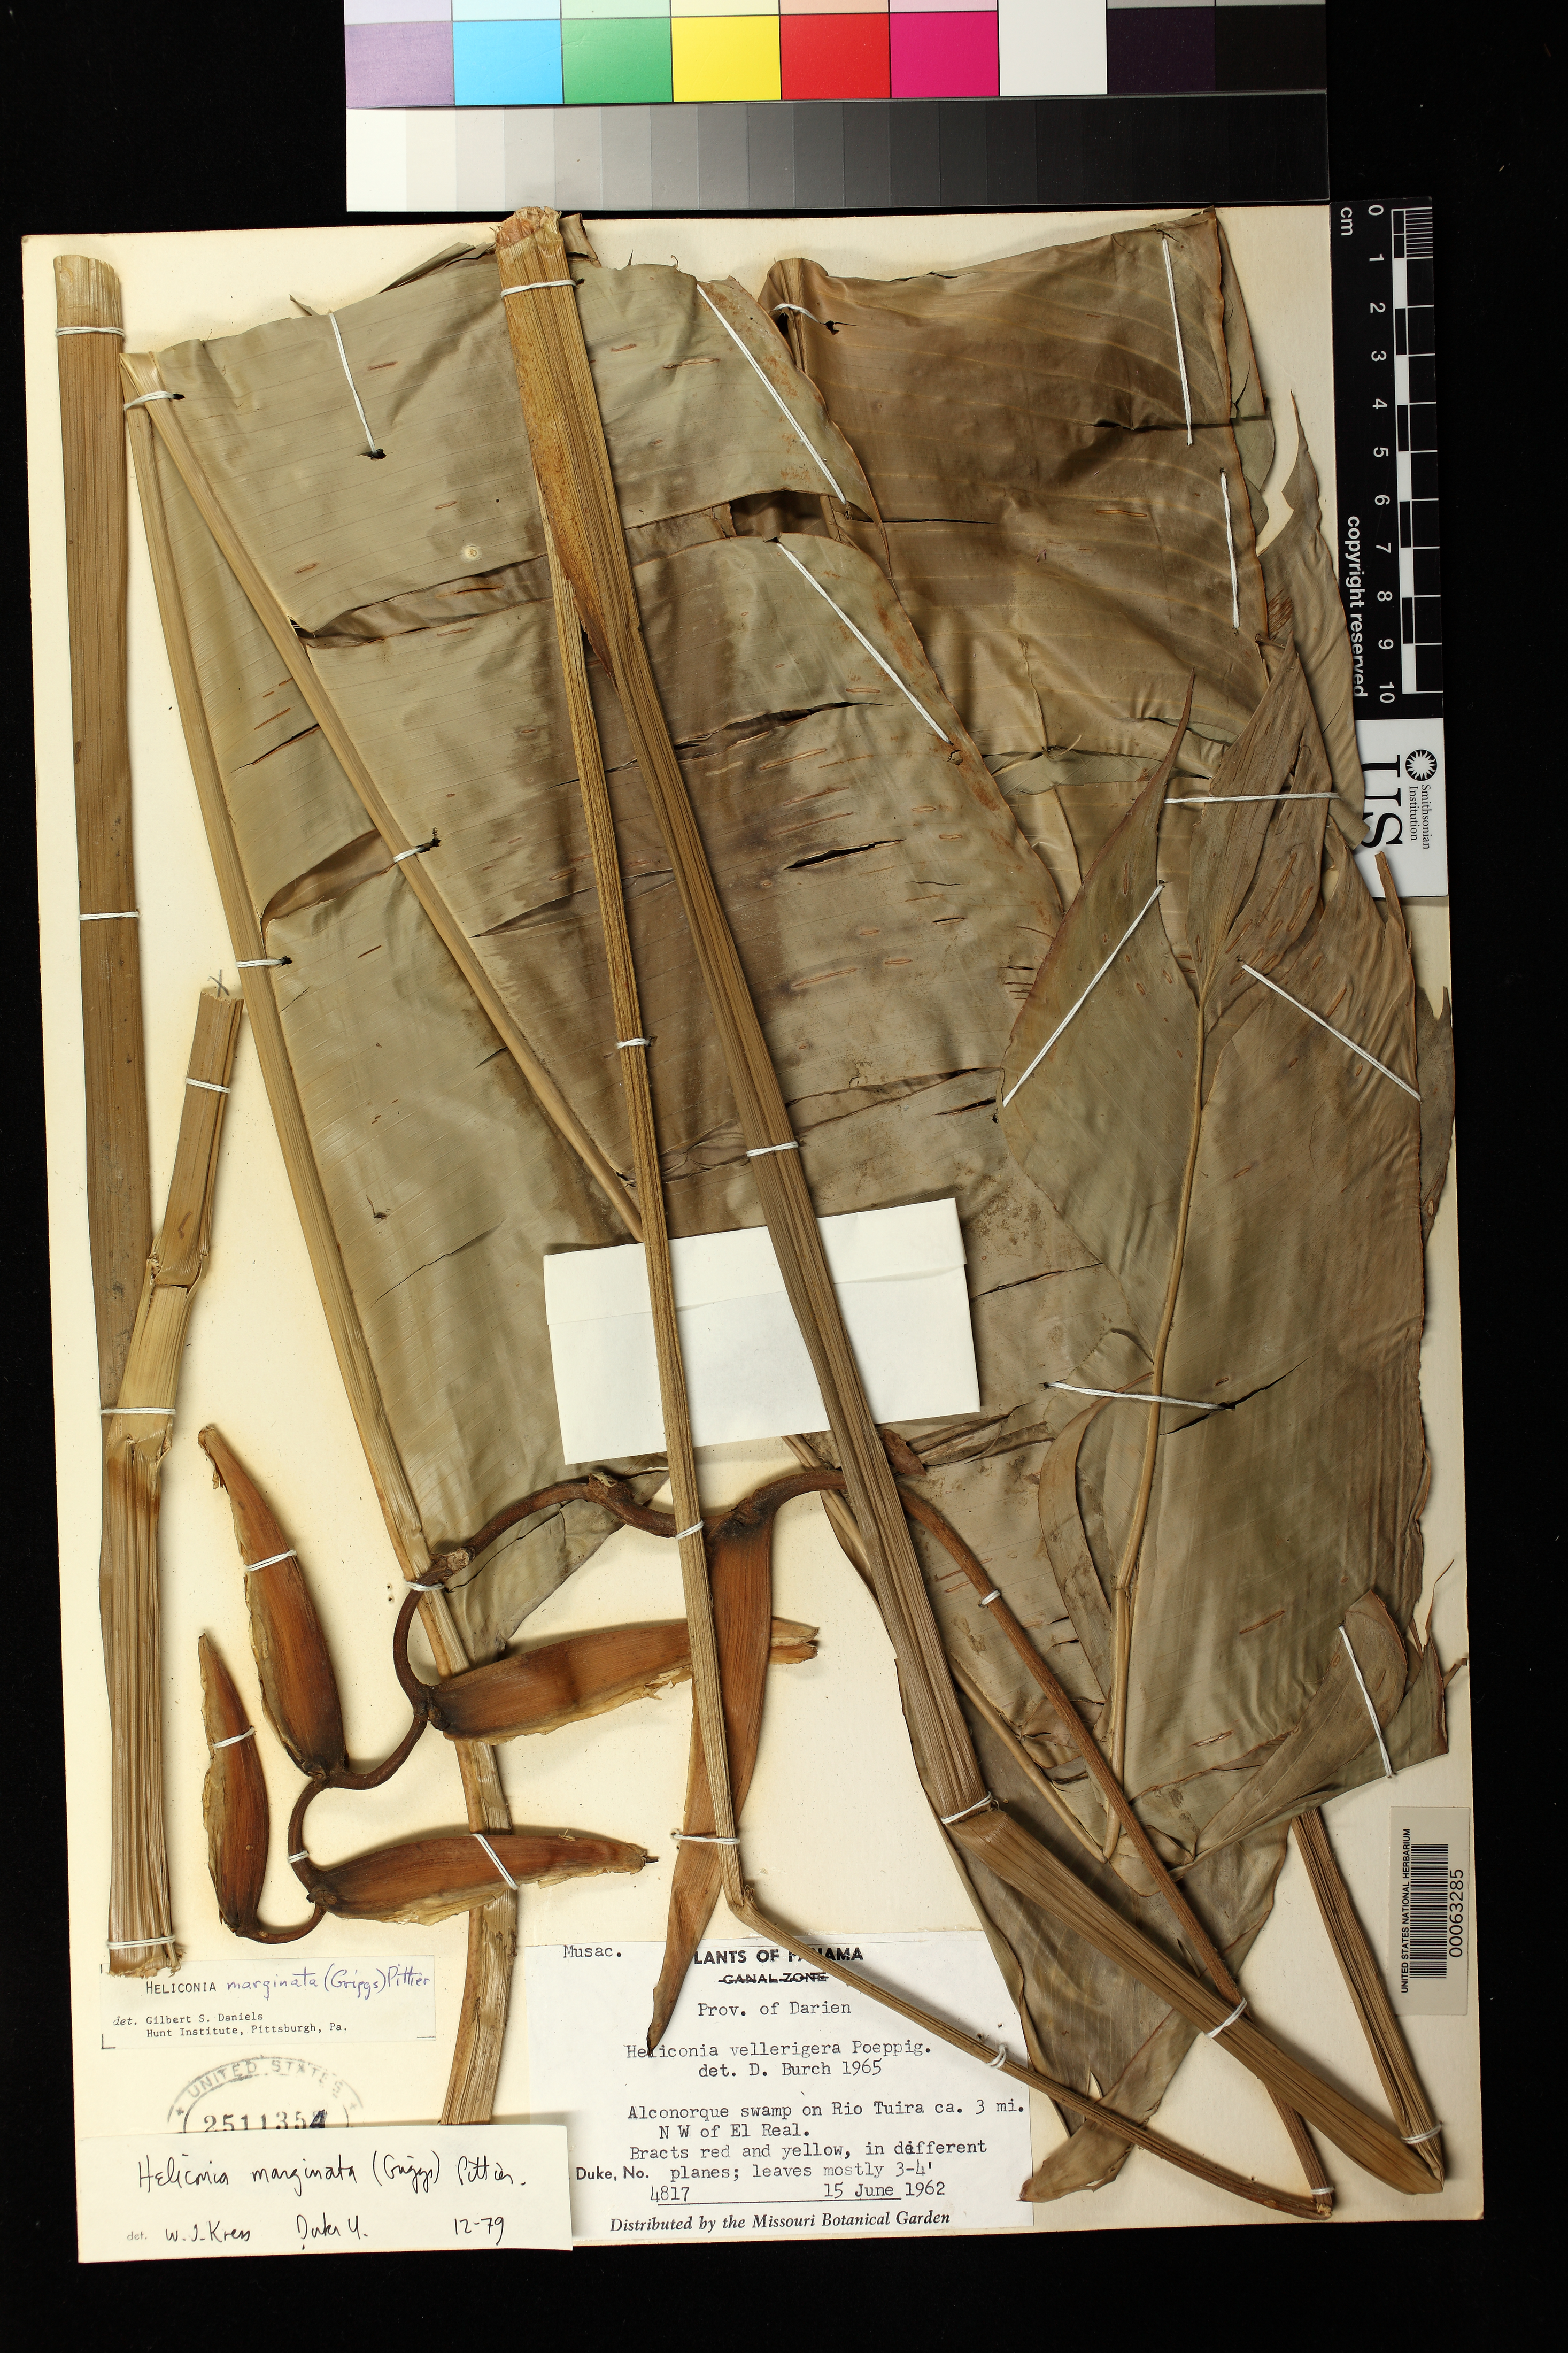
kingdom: Plantae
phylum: Tracheophyta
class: Liliopsida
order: Zingiberales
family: Heliconiaceae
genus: Heliconia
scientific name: Heliconia marginata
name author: (R.F. Griggs) Pittier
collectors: J. A. Duke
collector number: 4817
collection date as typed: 15 Jun 1962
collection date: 1962-06-15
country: Panama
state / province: Darién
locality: Alconorque Swamp on Rio Tuna ca 3 mi NW of el Real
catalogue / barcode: US 2511354